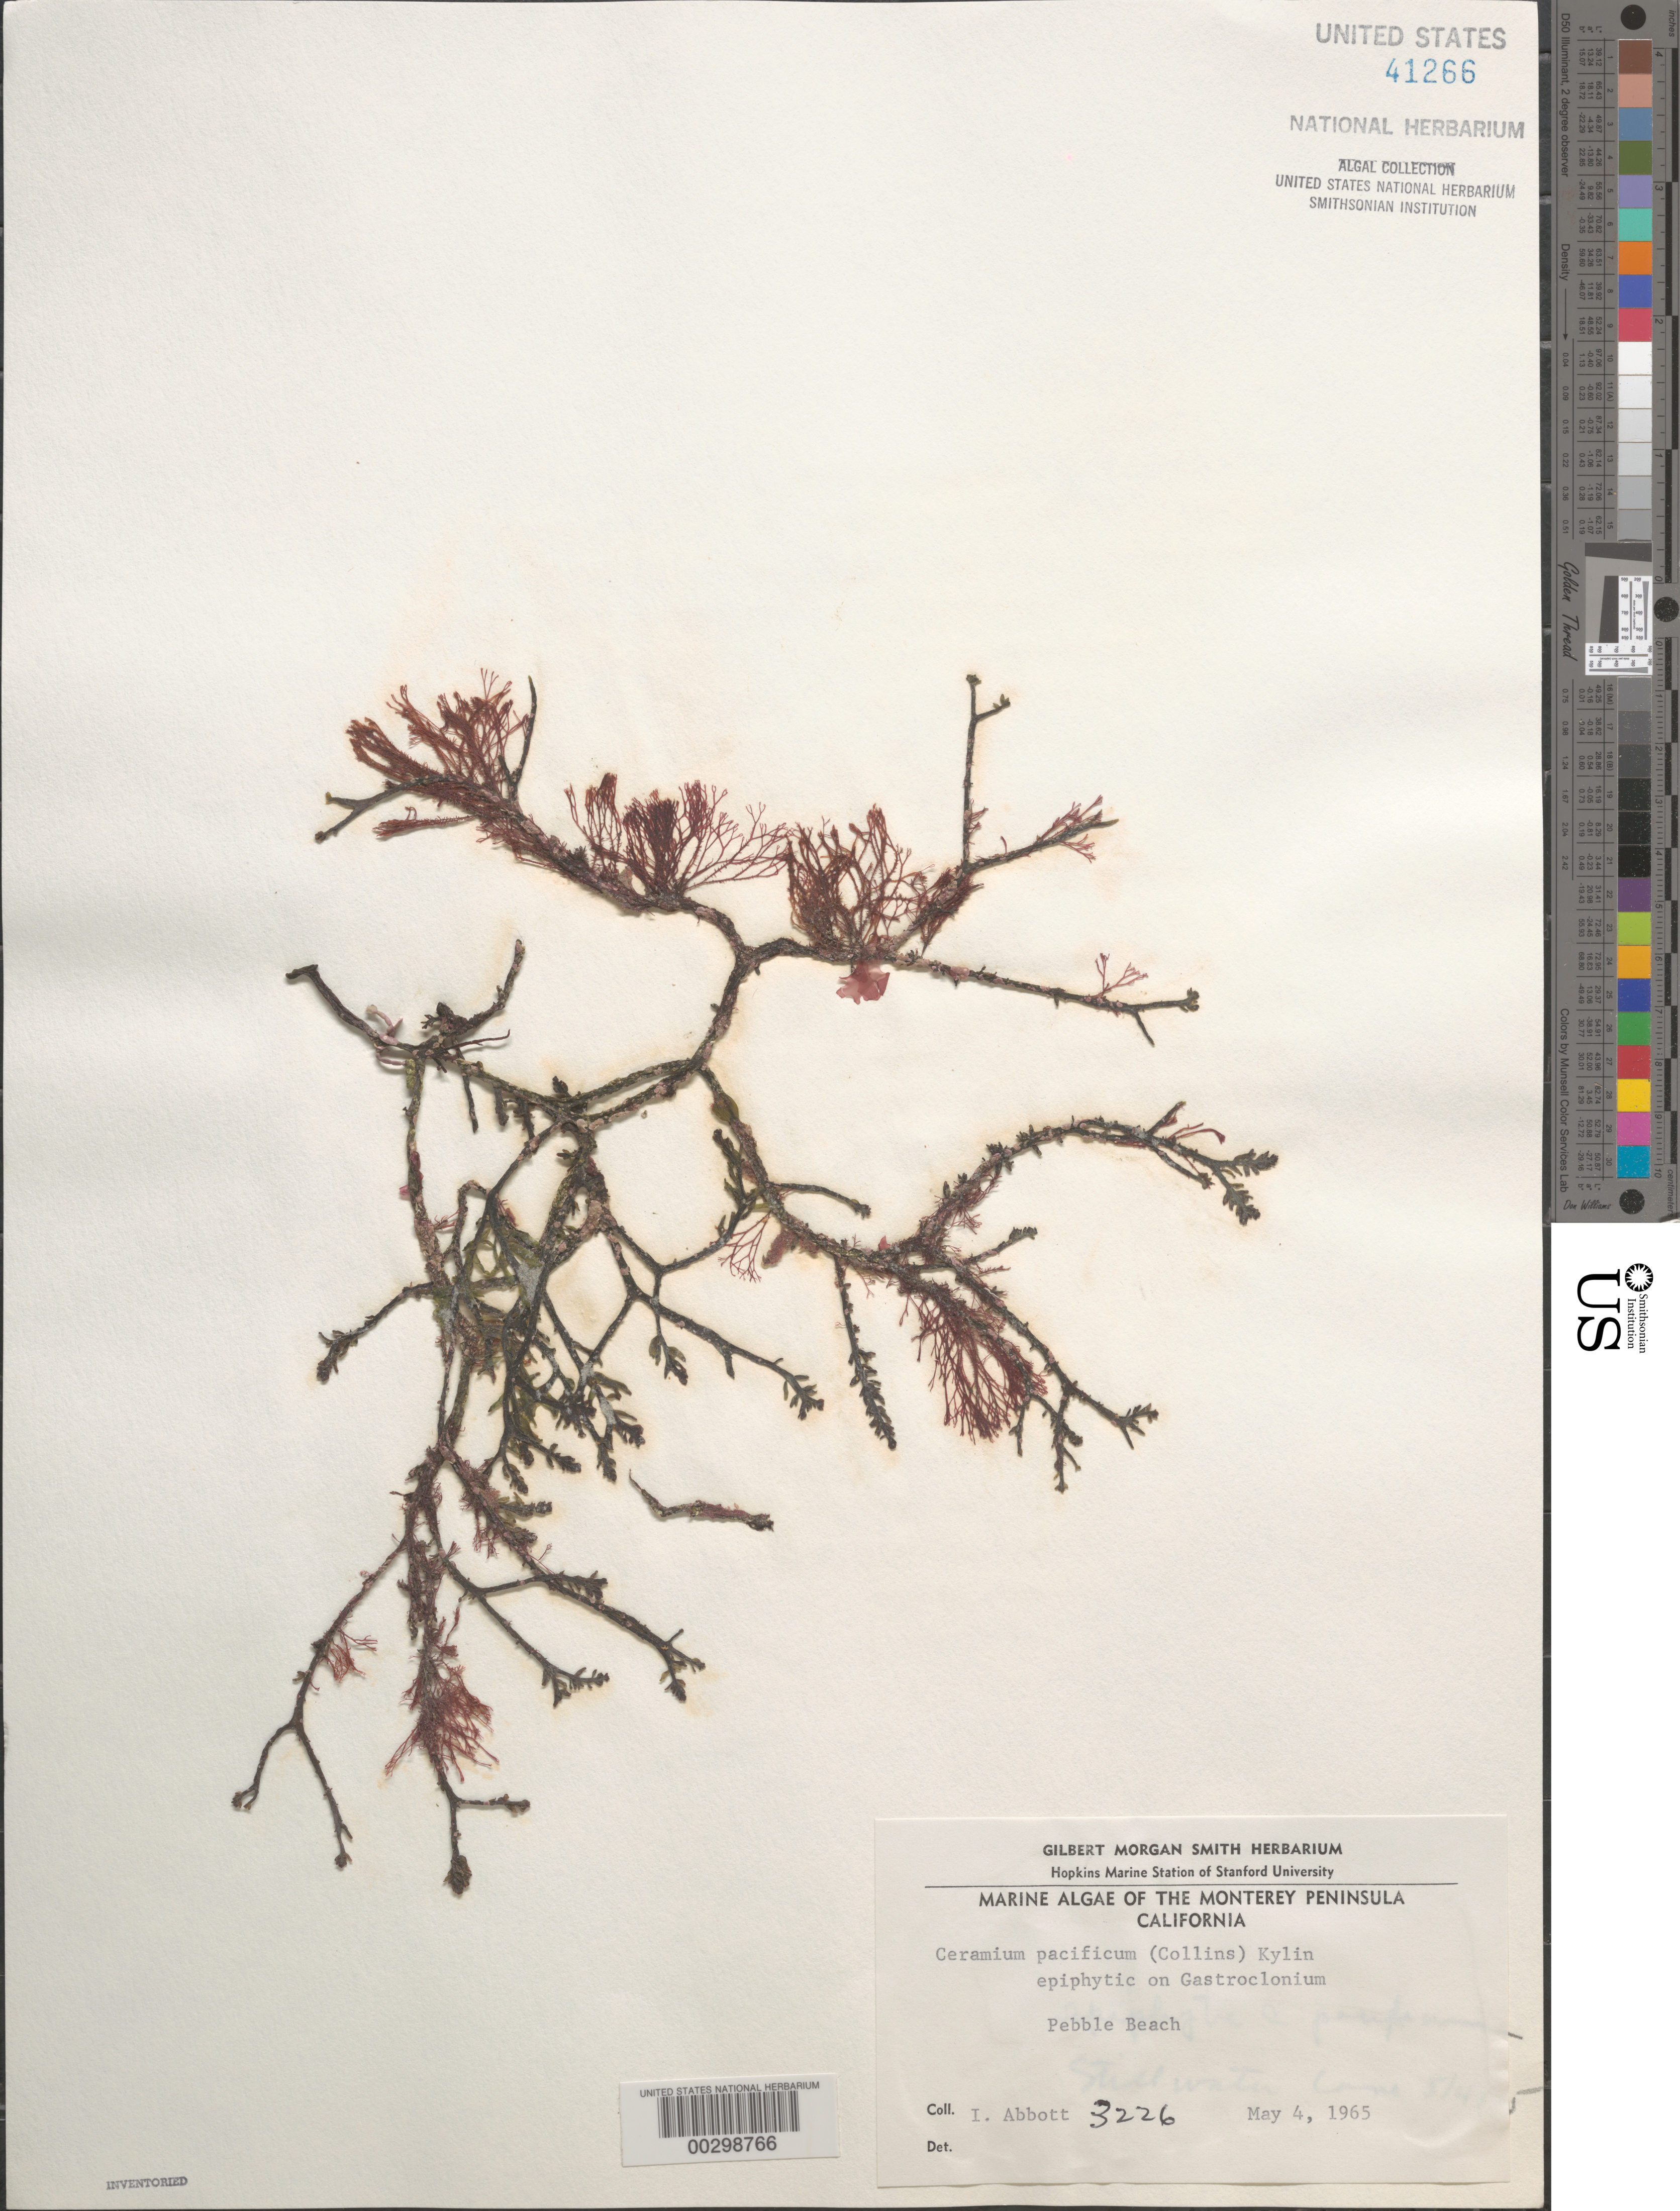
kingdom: Plantae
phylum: Rhodophyta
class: Florideophyceae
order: Ceramiales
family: Ceramiaceae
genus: Ceramium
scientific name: Ceramium pacificum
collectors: I. A. Abbott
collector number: IAA 3226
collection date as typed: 04 May 1965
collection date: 1965-05-04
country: United States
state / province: California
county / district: Monterey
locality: Pebble Beach, Monterey Peninsula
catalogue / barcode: US 41266